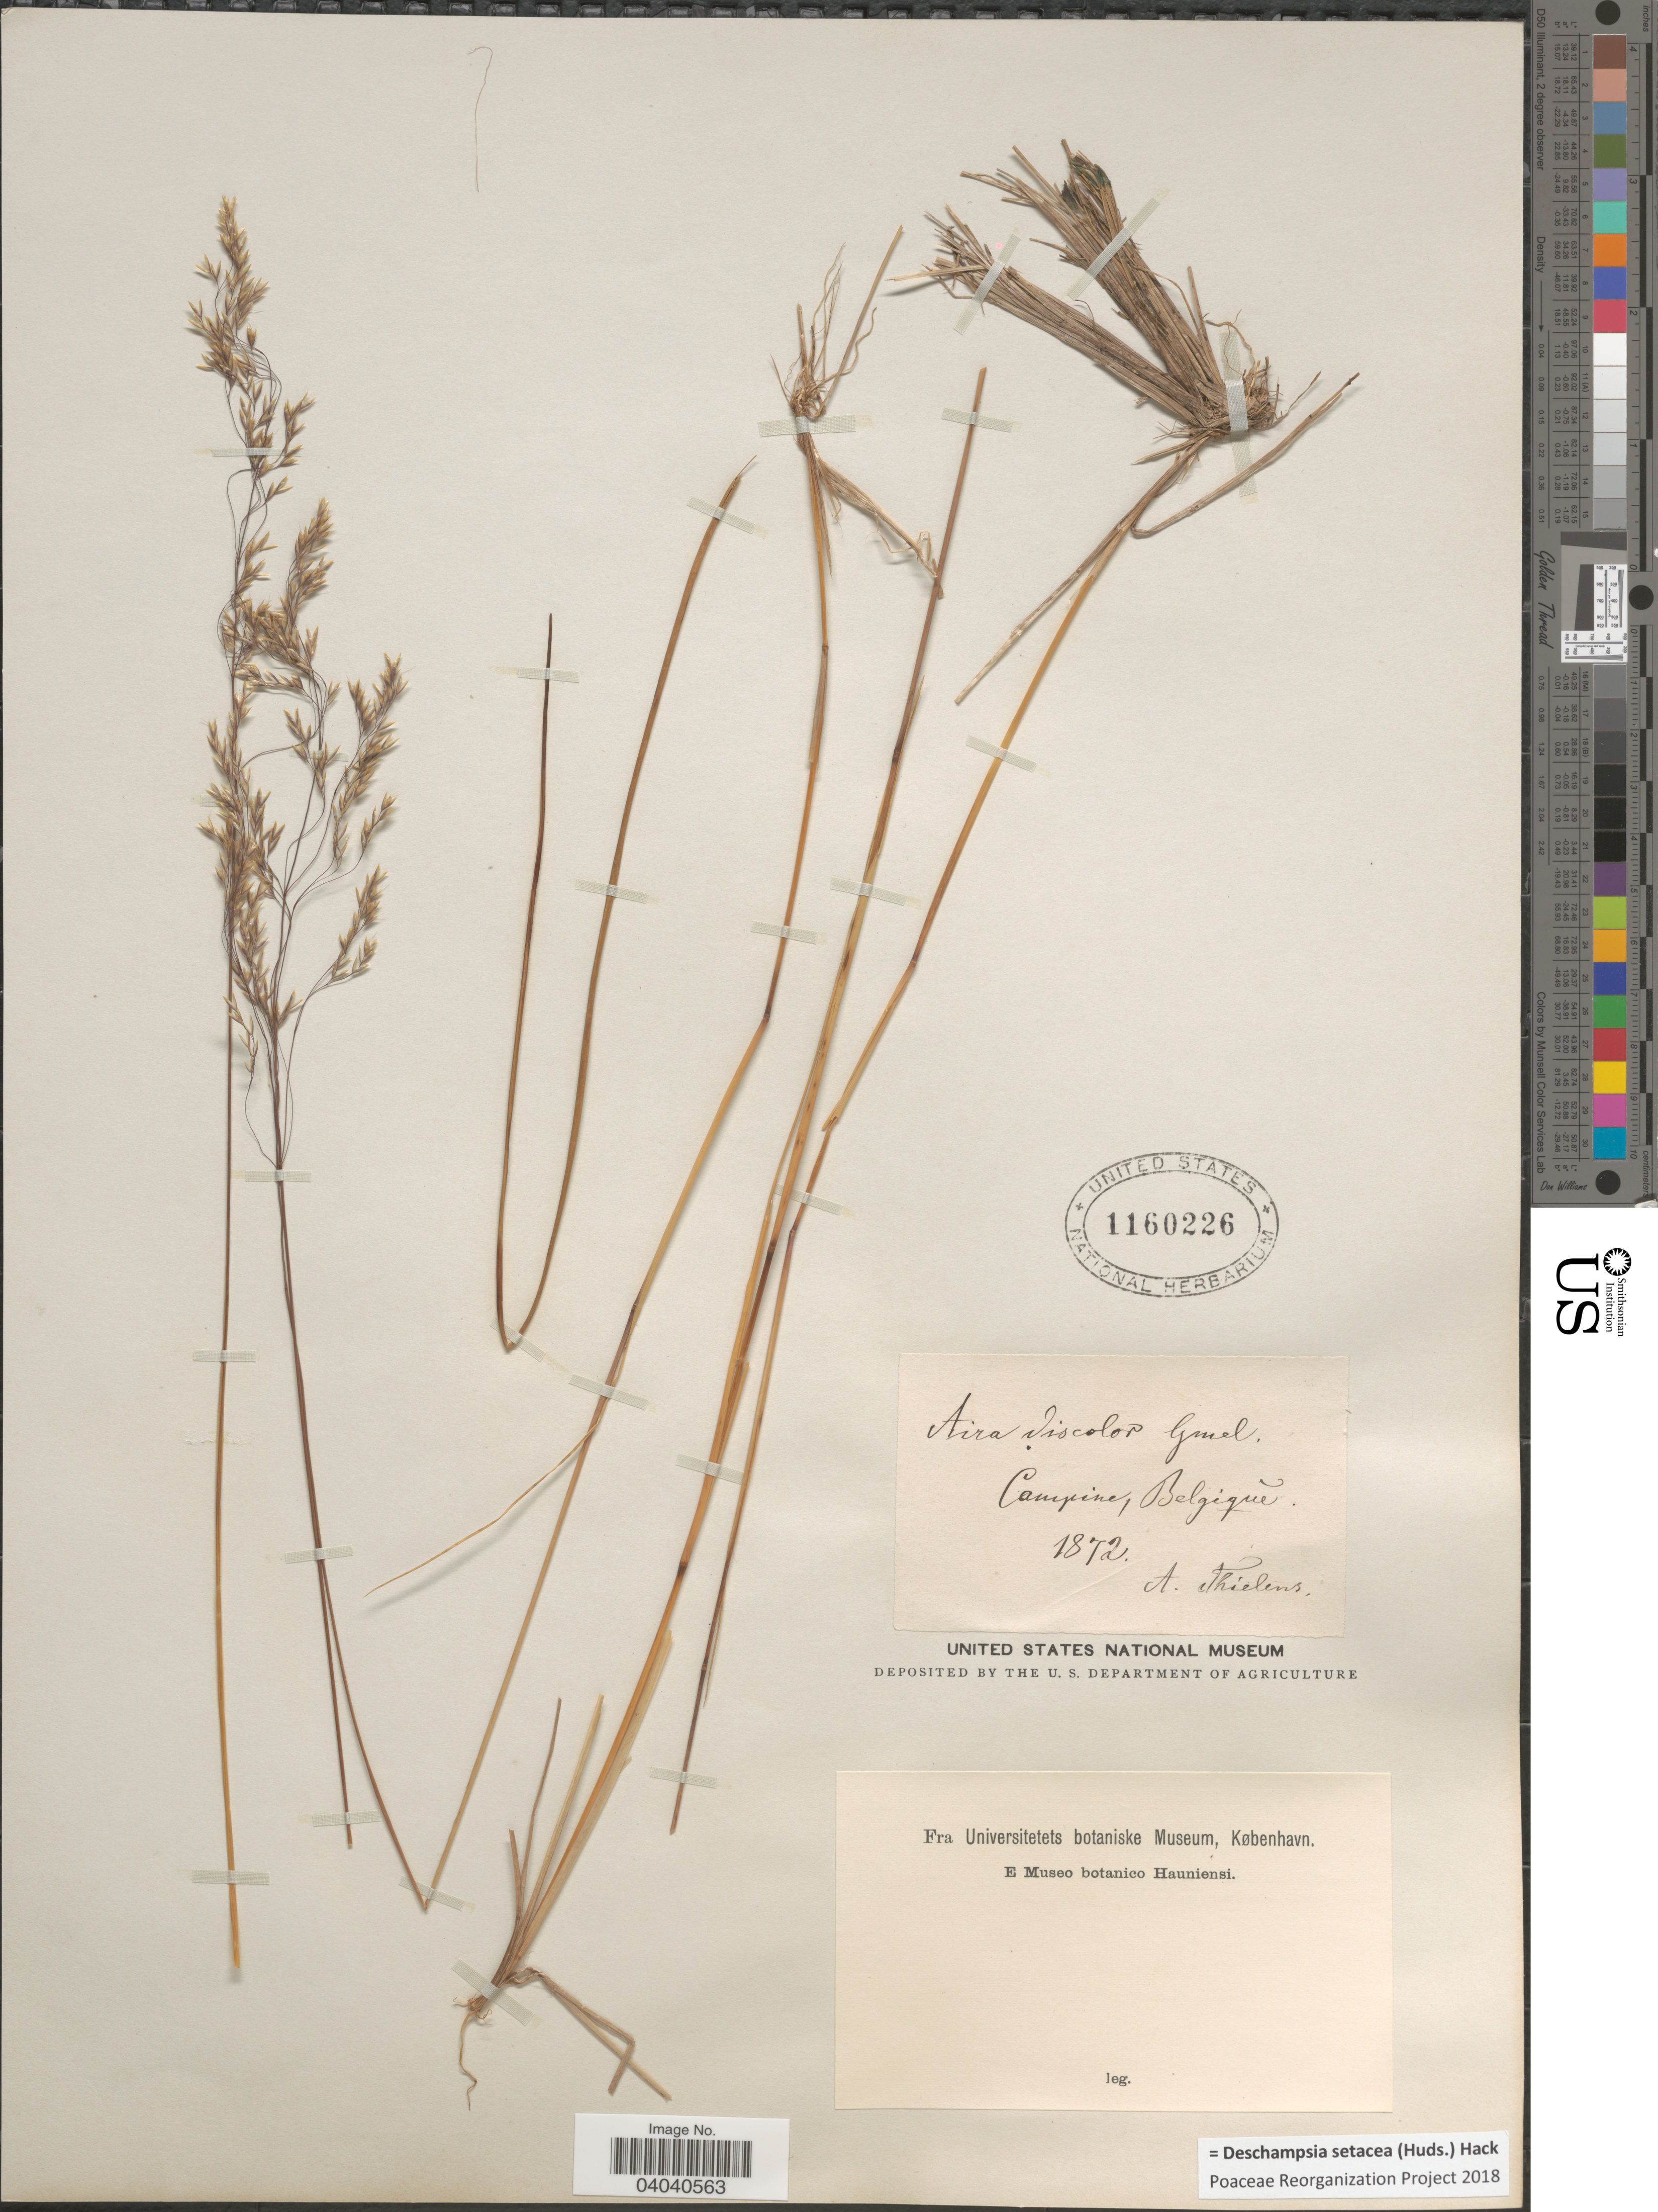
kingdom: Plantae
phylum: Tracheophyta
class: Liliopsida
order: Poales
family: Poaceae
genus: Deschampsia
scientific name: Deschampsia setacea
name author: (Huds.) Hack.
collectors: A. Thielens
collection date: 1872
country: Belgium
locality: Campine.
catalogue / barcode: US 1160226